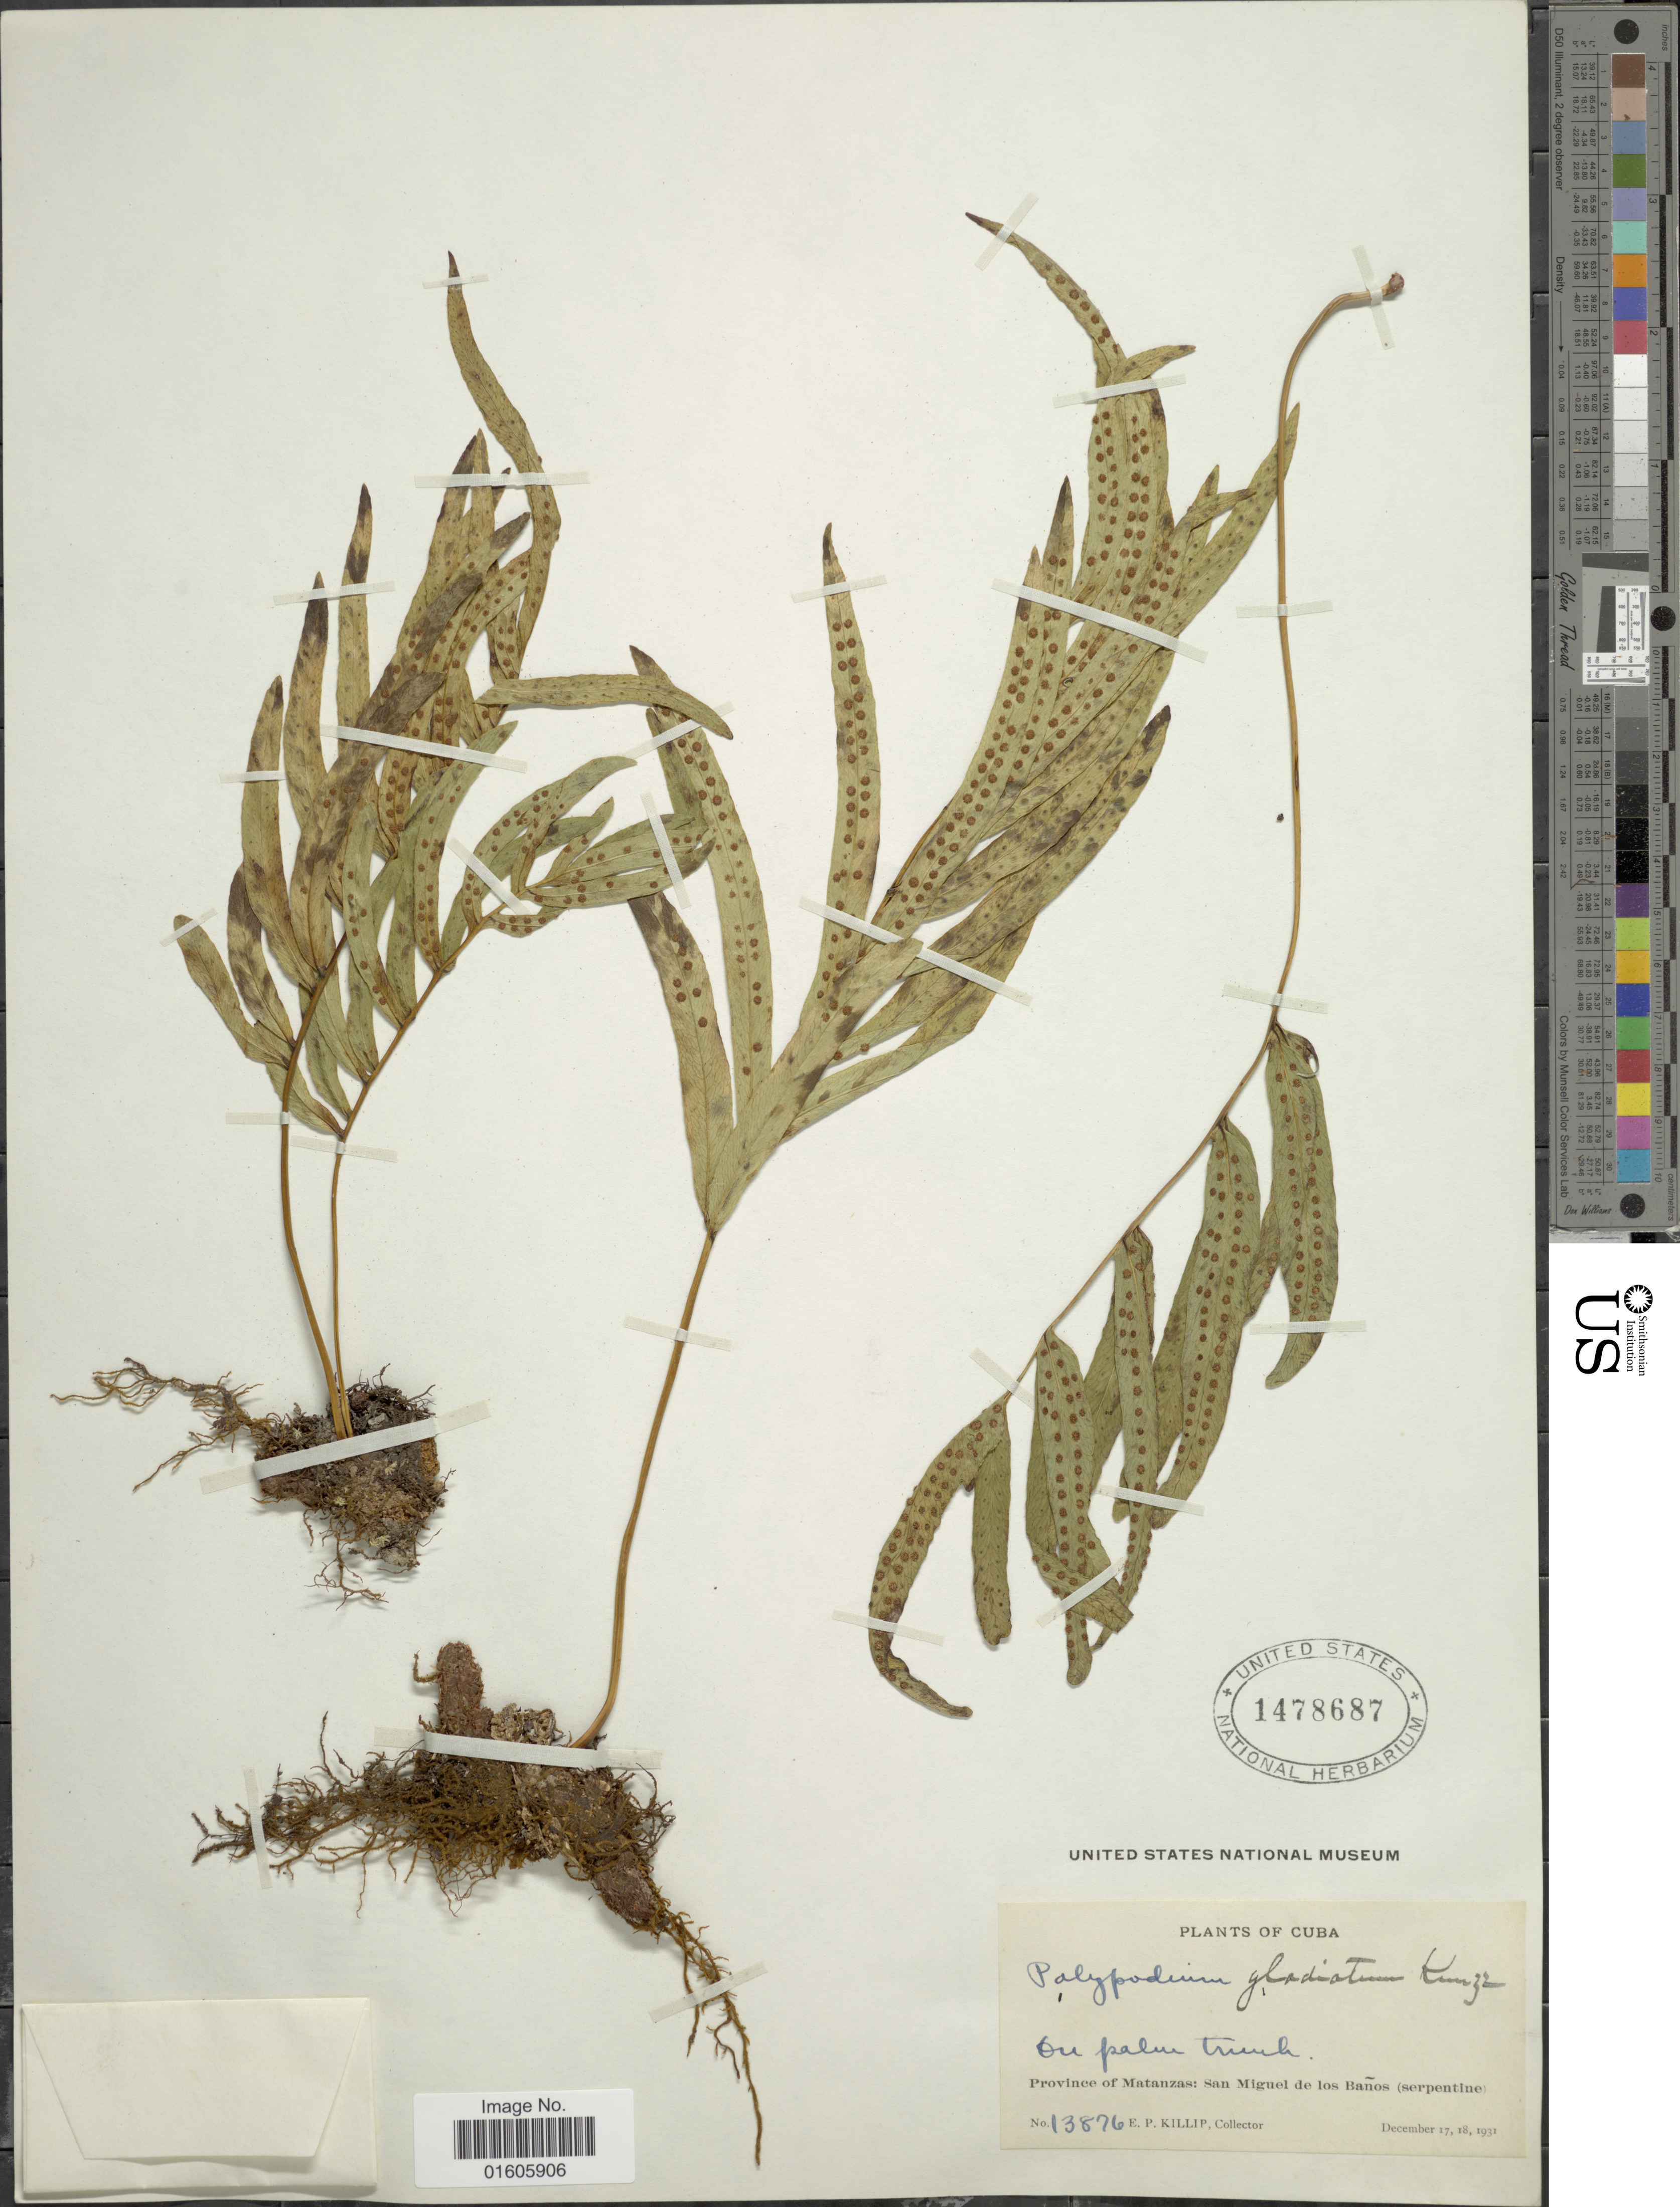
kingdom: Plantae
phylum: Tracheophyta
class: Polypodiopsida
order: Polypodiales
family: Polypodiaceae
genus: Serpocaulon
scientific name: Serpocaulon triseriale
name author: (Sw.) A.R. Sm.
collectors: E. P. Killip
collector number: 13876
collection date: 1931-12-17/1931-12-18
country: Cuba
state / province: Matanzas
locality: Province of Matanzas: San Miguel de los Baños (serpentine).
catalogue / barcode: US 1478687